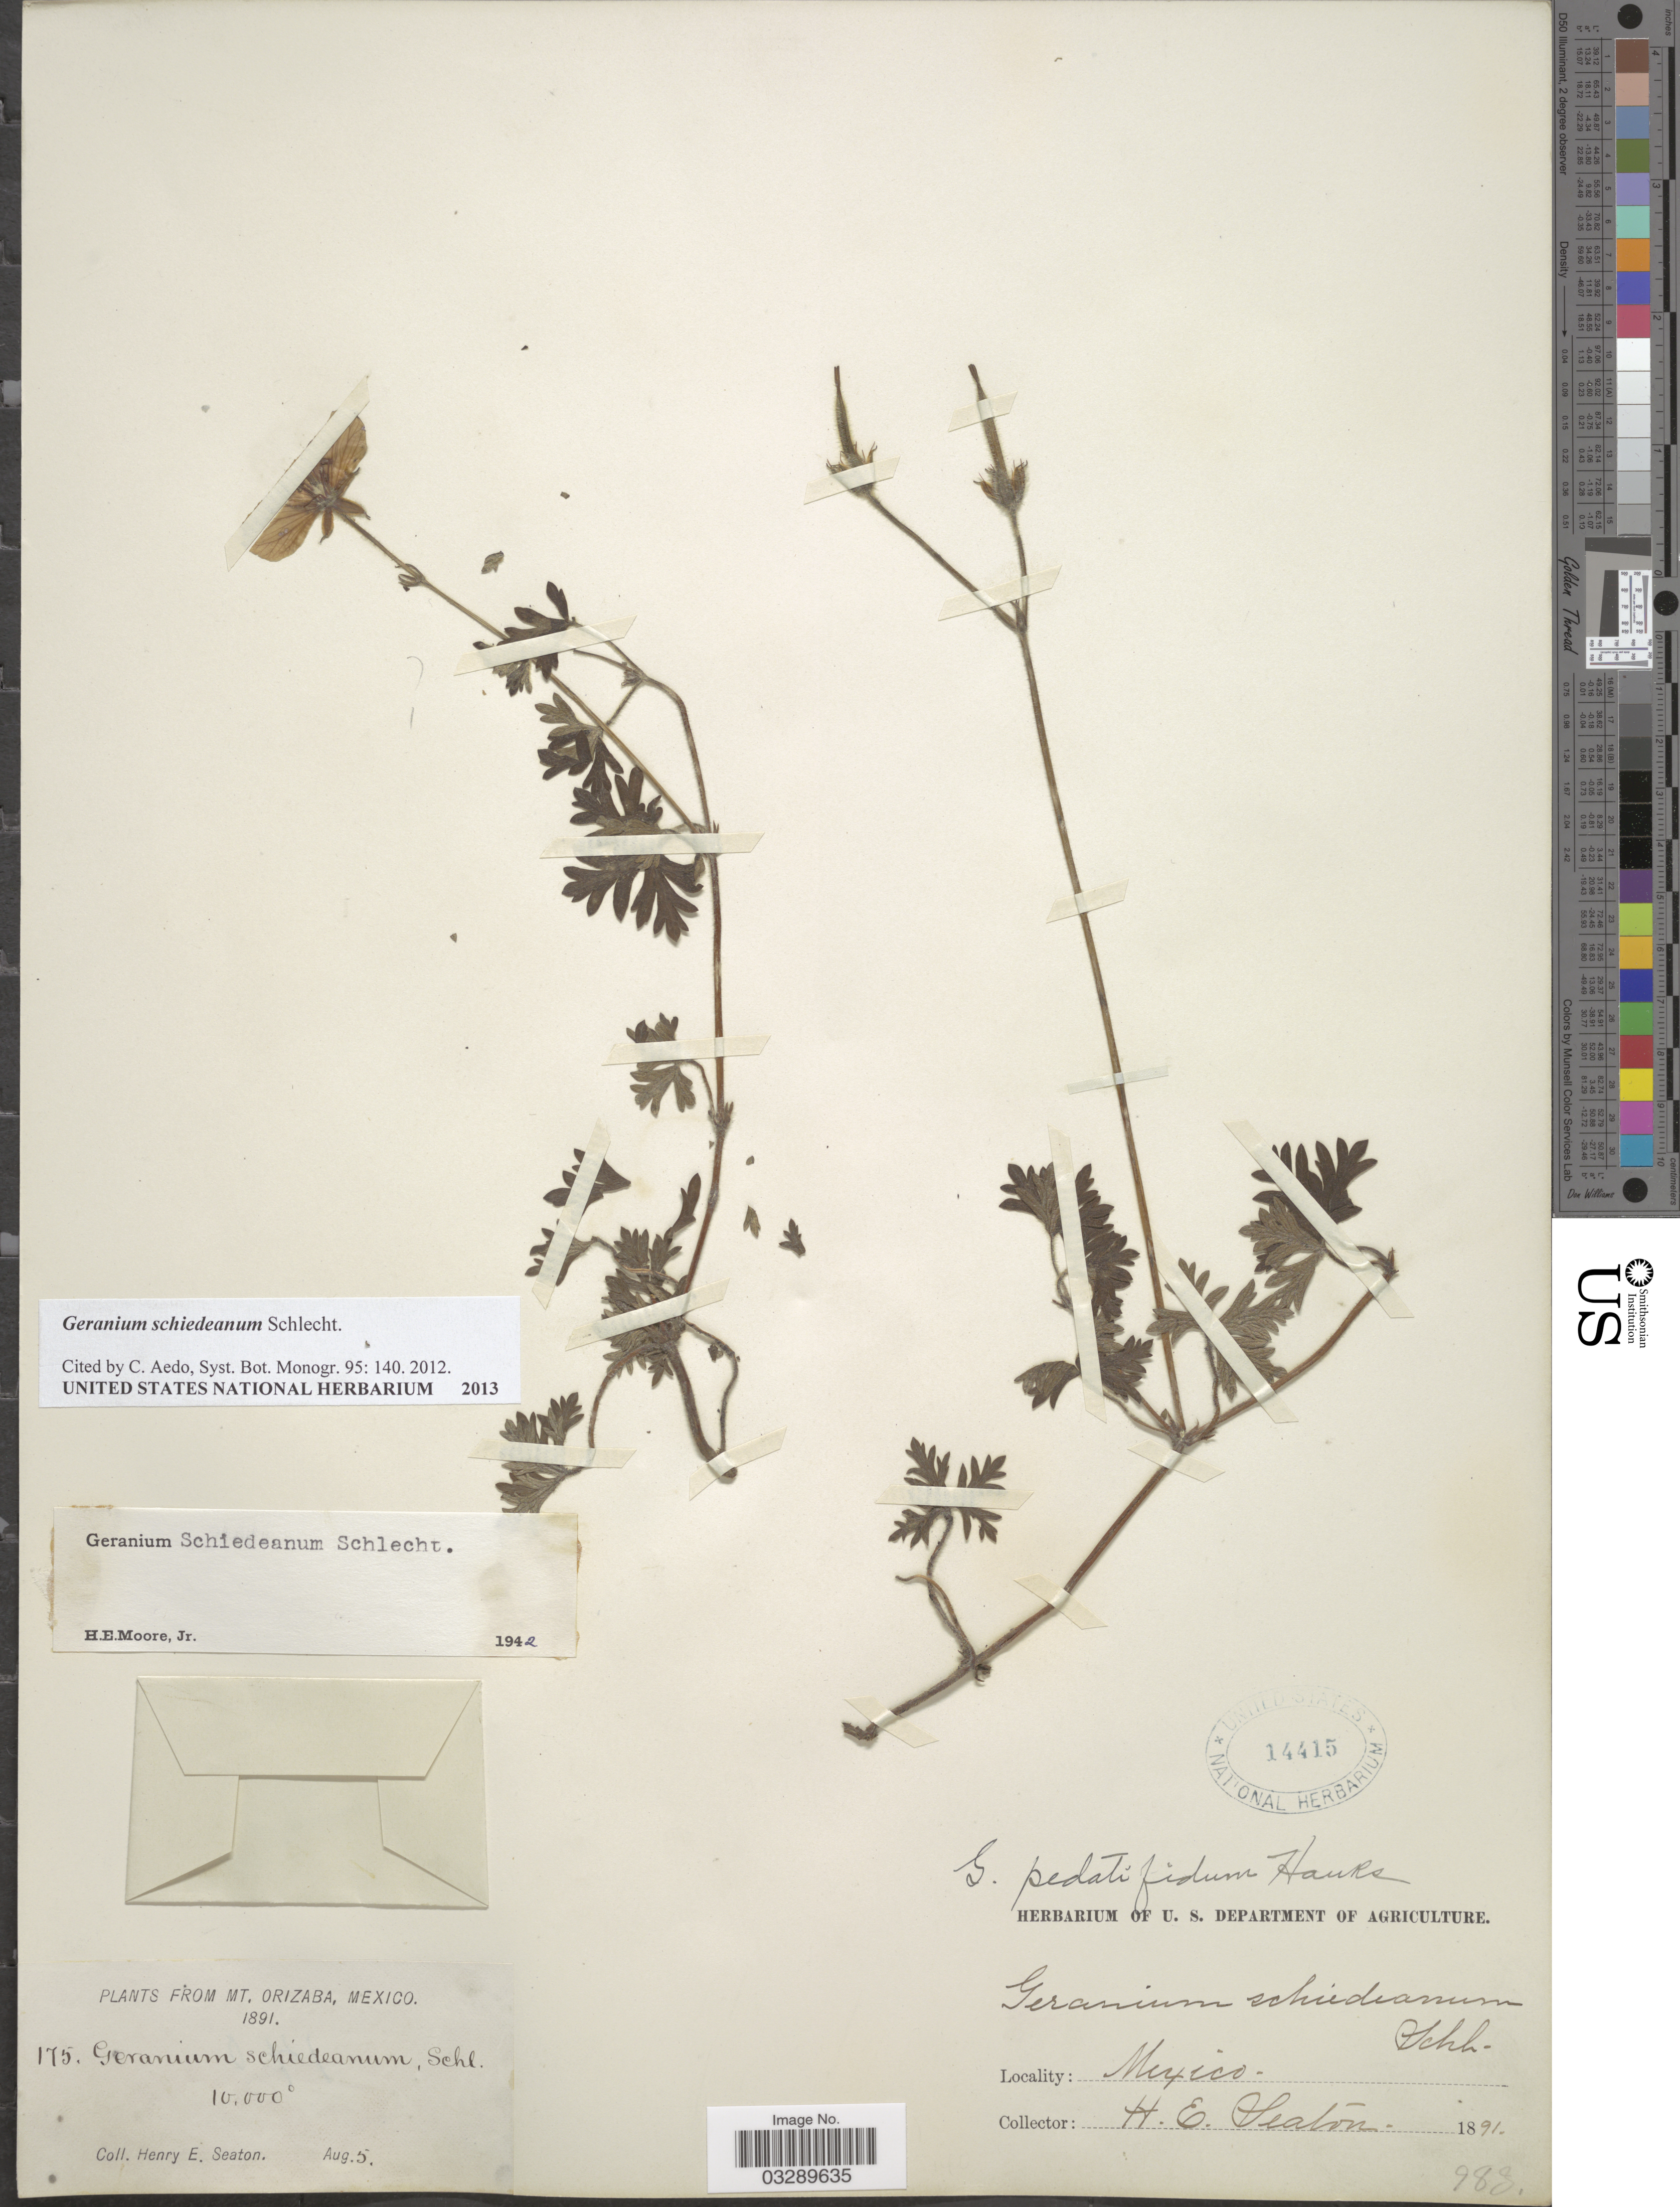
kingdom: Plantae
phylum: Tracheophyta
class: Magnoliopsida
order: Geraniales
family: Geraniaceae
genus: Geranium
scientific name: Geranium schiedeanum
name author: Schltdl.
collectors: H. E. Seaton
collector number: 175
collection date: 1891-08-05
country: Mexico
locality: Mt. Orizaba.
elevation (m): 3048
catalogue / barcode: US 14415